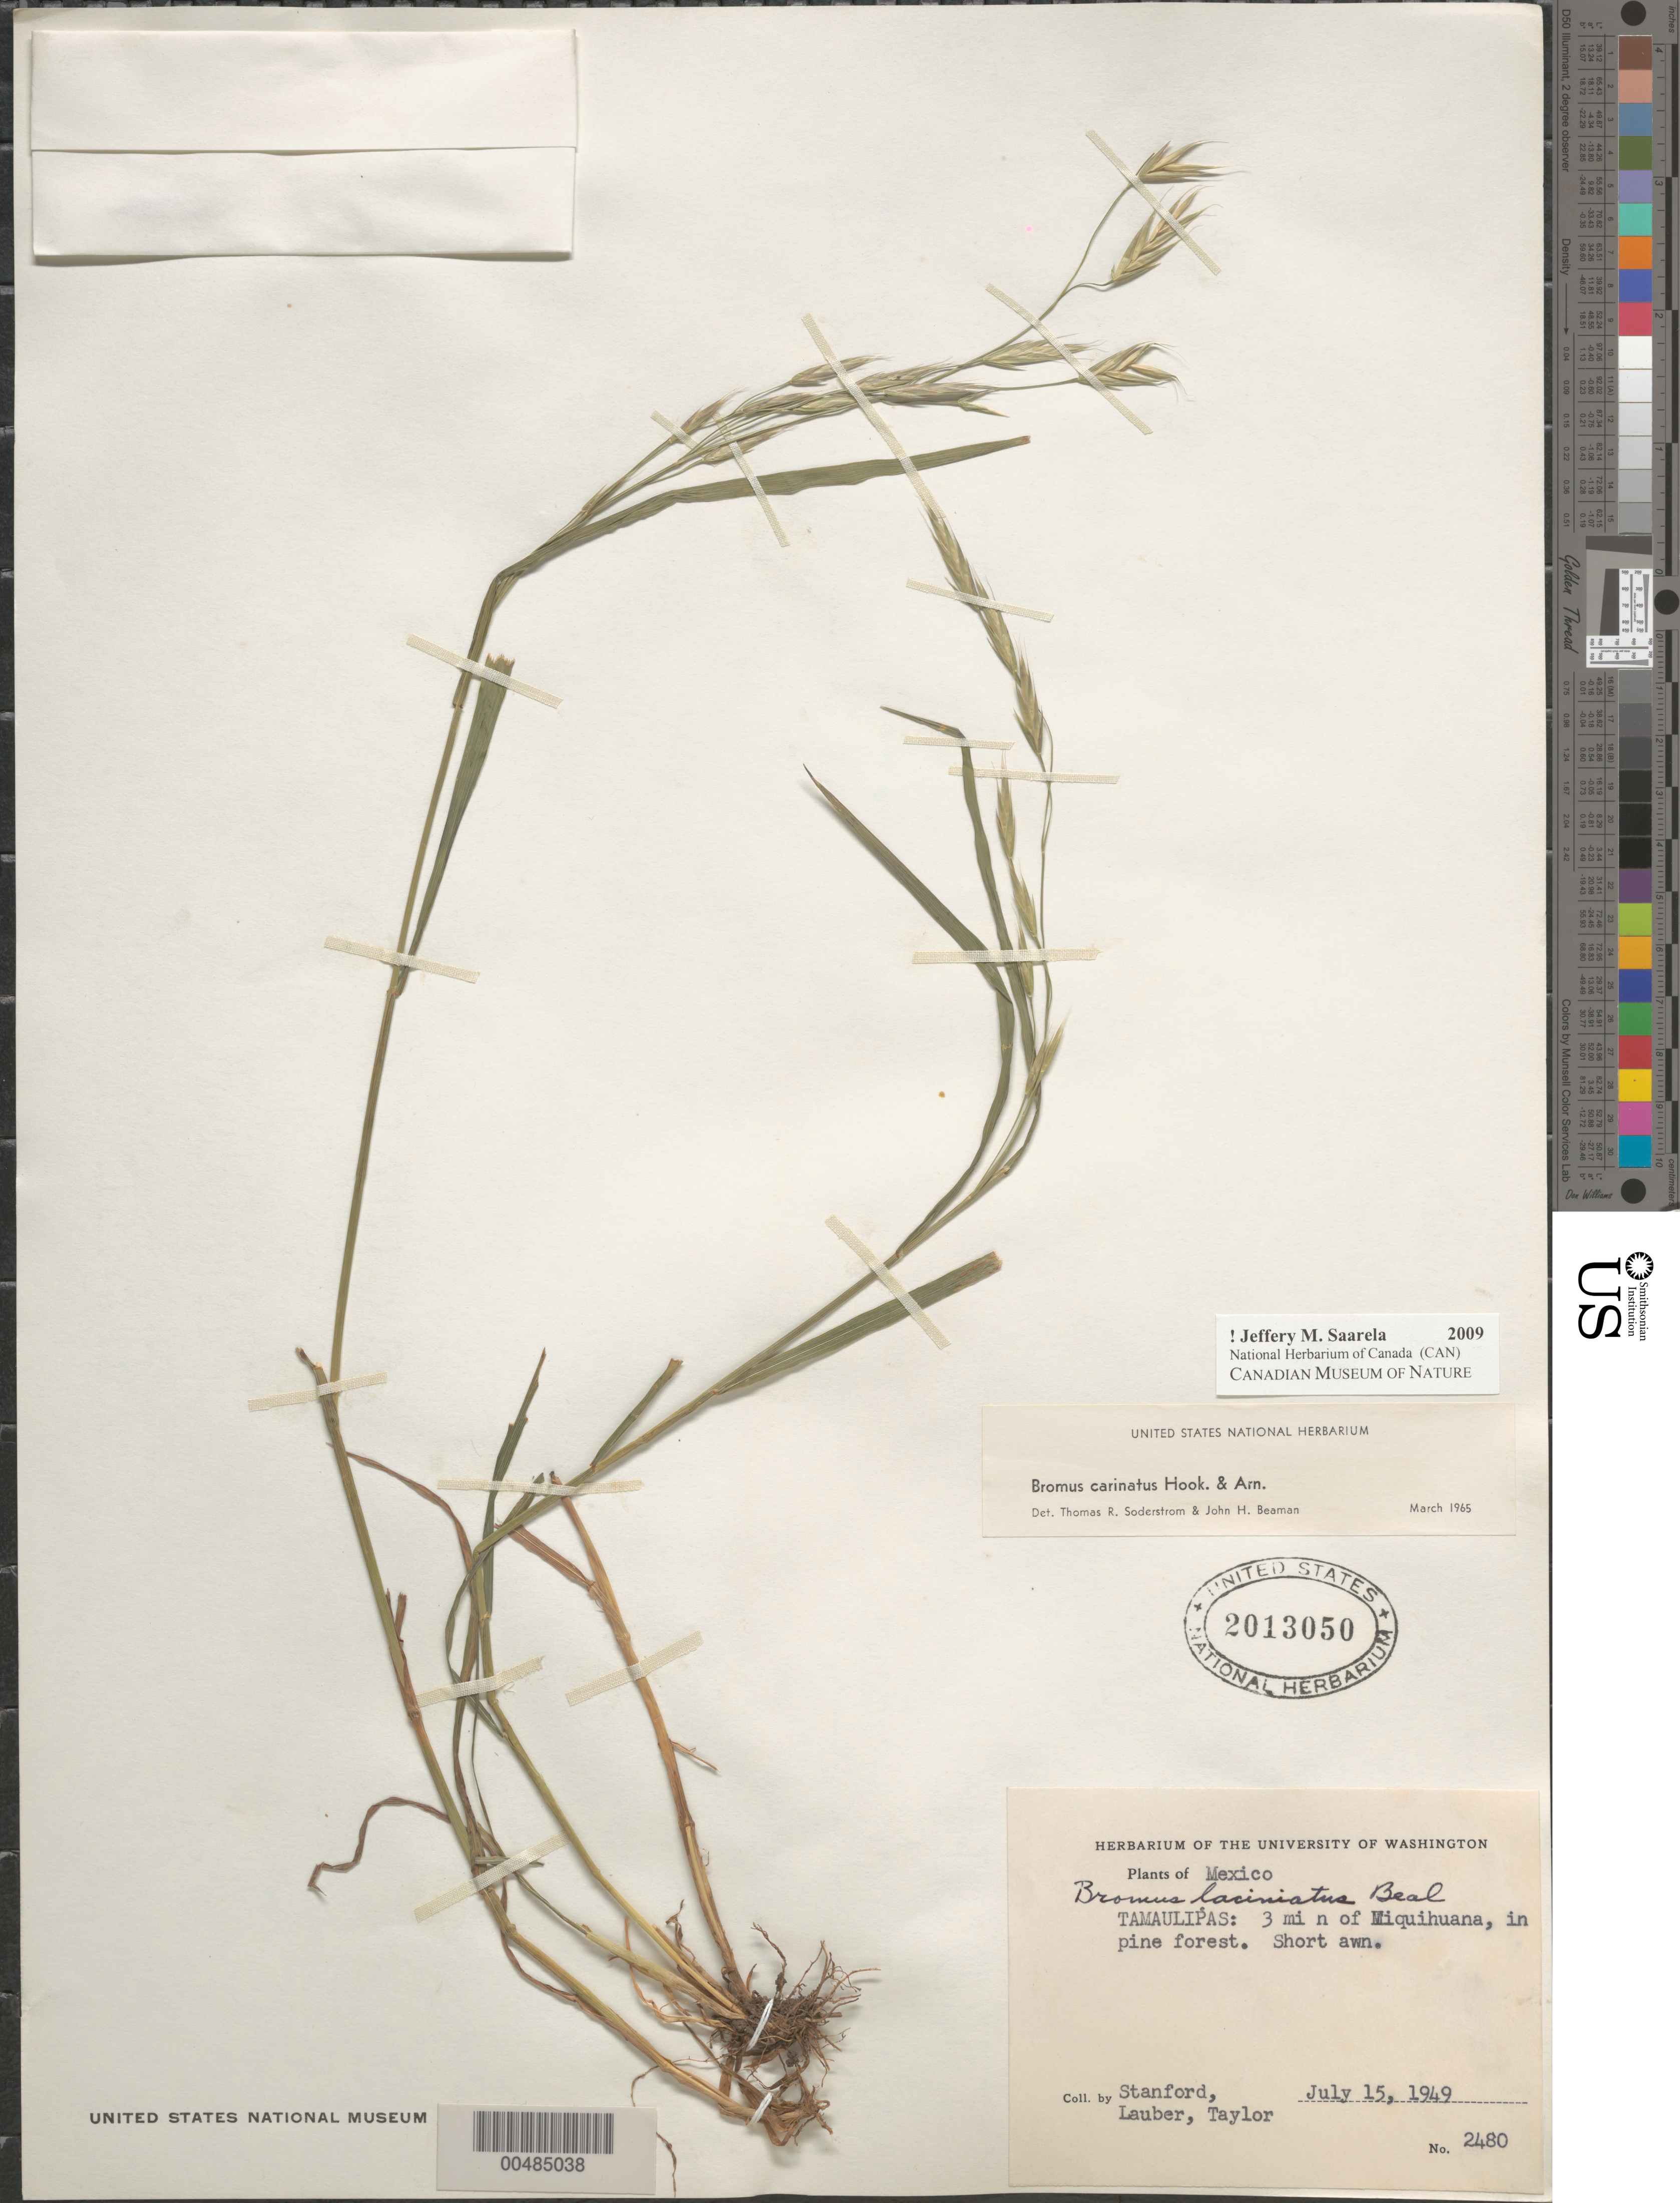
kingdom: Plantae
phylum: Tracheophyta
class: Liliopsida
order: Poales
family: Poaceae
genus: Bromus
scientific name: Bromus carinatus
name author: Hook. & Arn.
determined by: Soderstrom, T. R.; Beaman, J. H.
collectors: -. Stanford, -. Lauber & -- Taylor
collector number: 2480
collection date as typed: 15 Jul 1949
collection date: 1949-07-15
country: Mexico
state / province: Tamaulipas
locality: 3 mi N of Miquihuana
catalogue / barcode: US 2013050